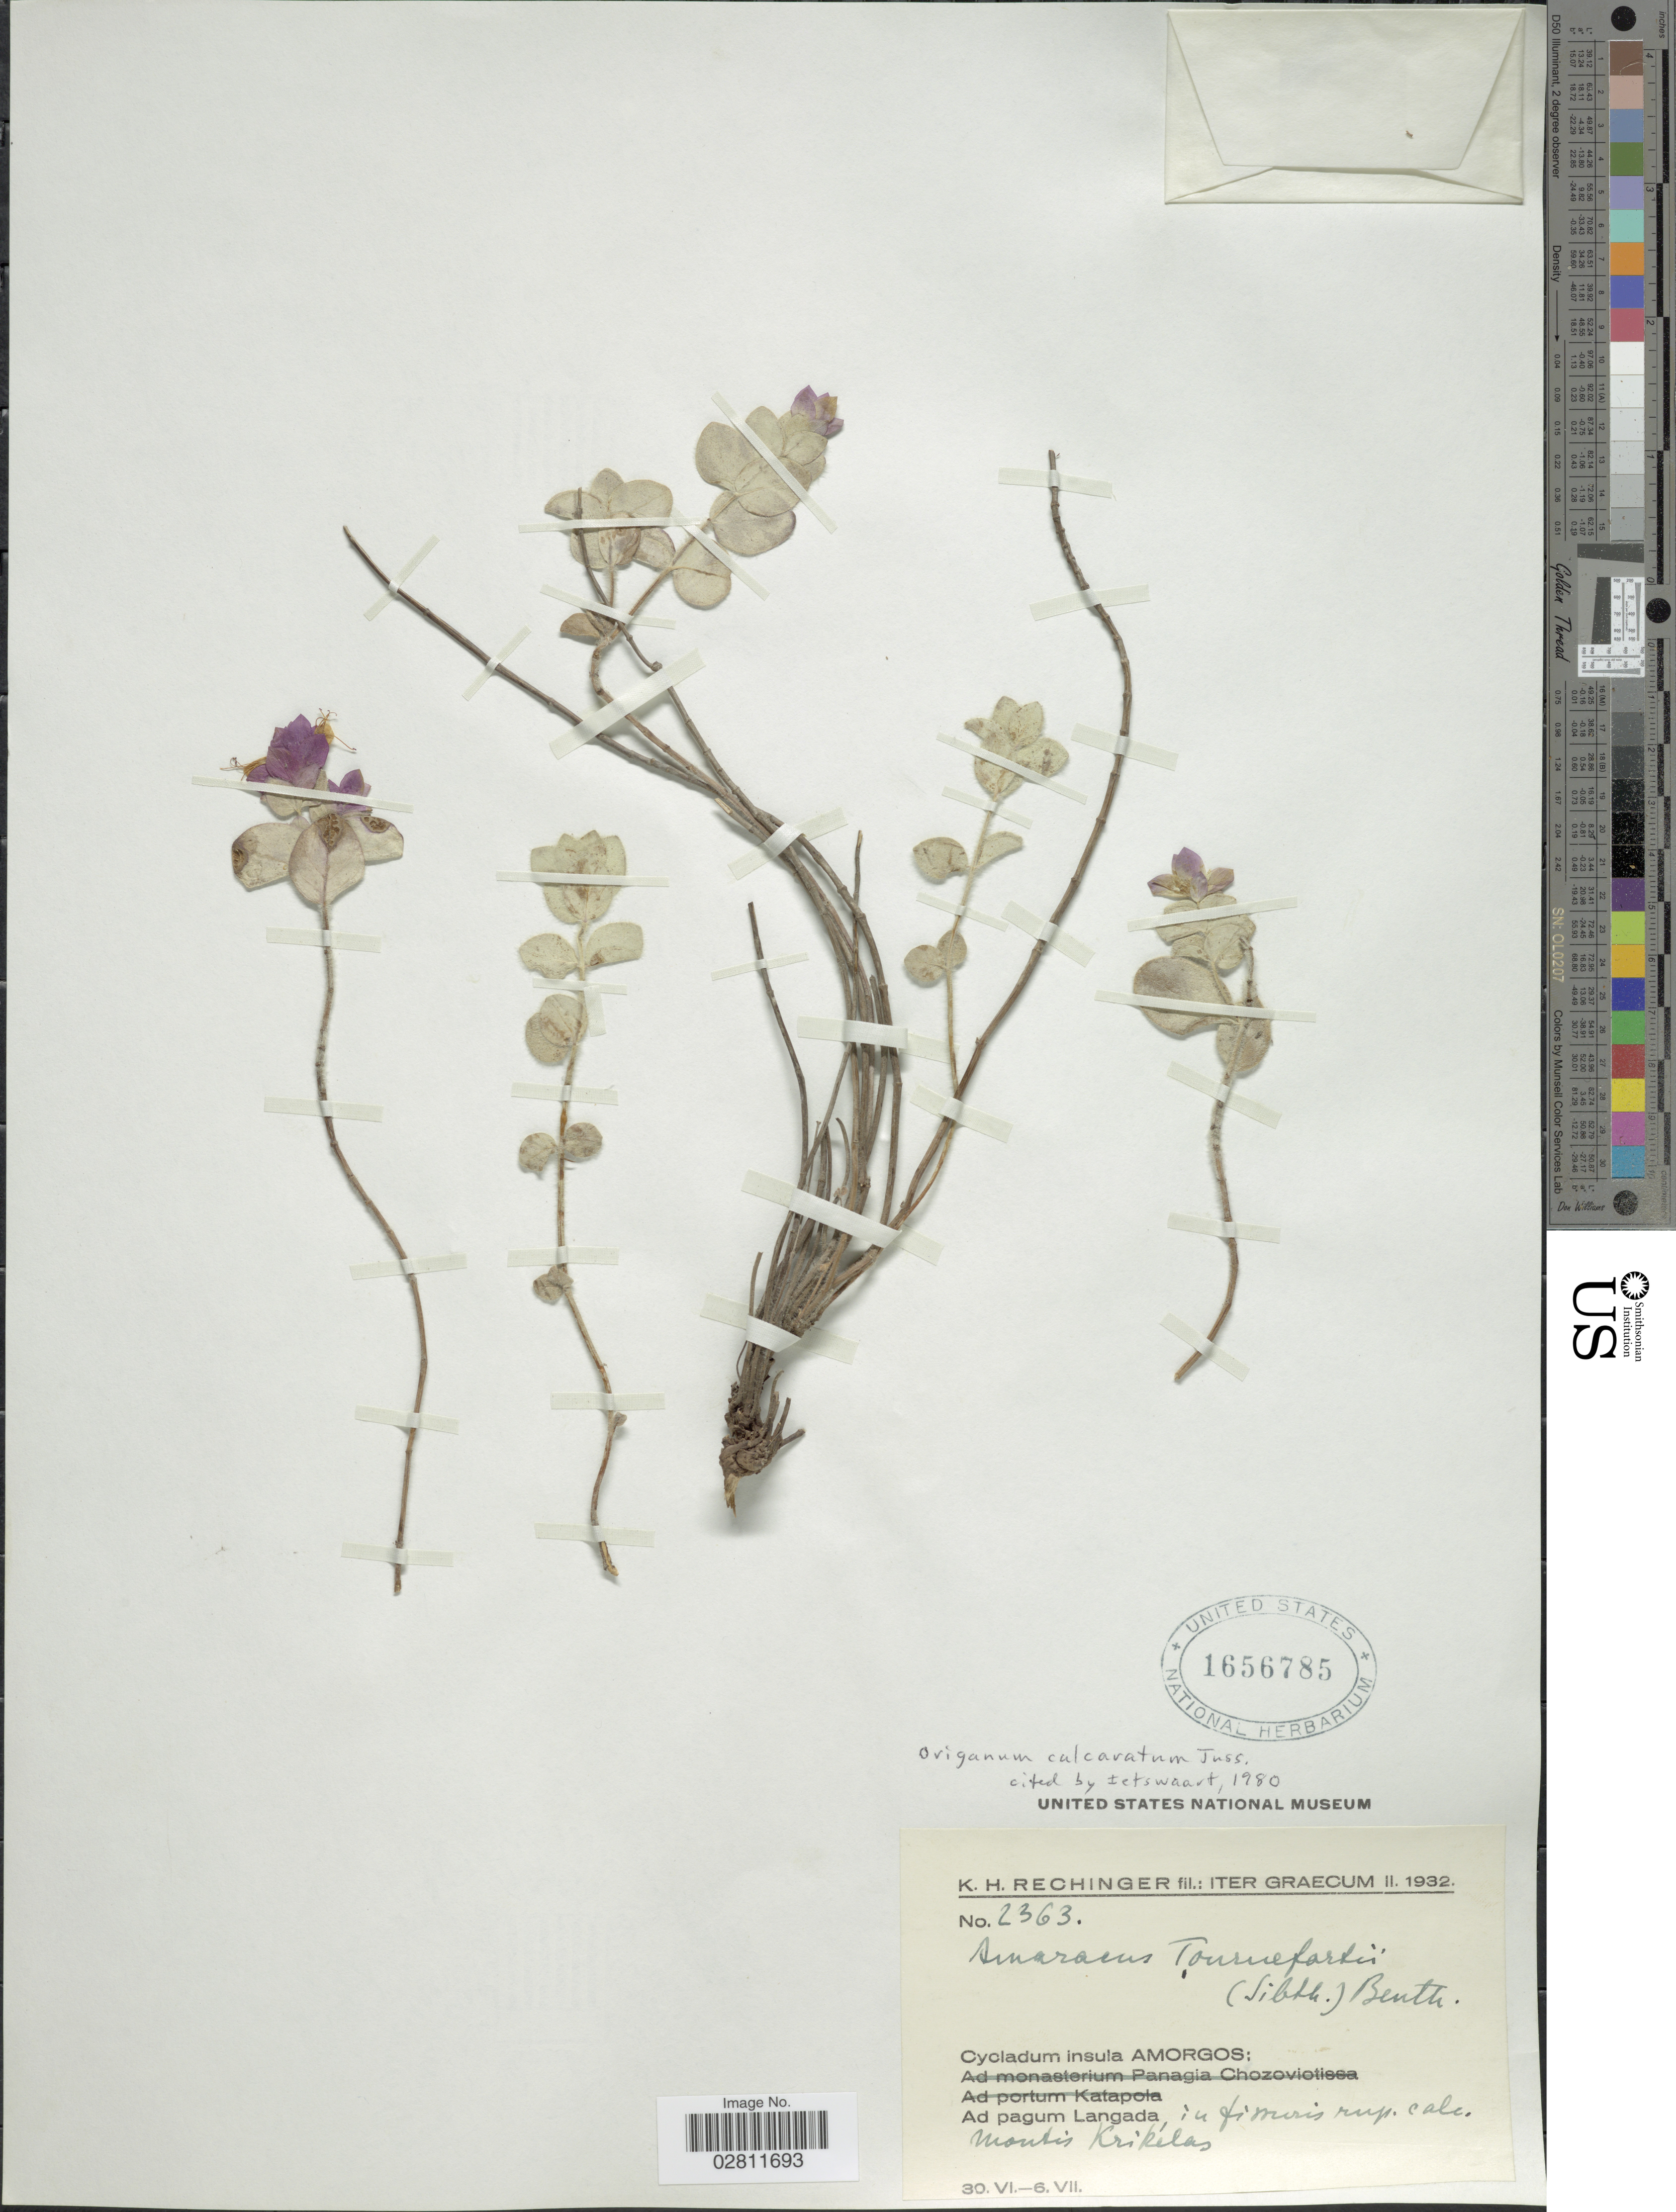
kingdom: Plantae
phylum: Tracheophyta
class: Magnoliopsida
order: Lamiales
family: Lamiaceae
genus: Origanum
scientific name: Origanum calcaratum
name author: Juss.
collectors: K. H. Rechinger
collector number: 2363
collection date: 1932-06-30/1932-07-06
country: Greece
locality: Iter Graecum. Cycladum insula Amorgos: Ad pagum Langada, in fissuris rup. calc. montis Krikelas.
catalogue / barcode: US 1656785